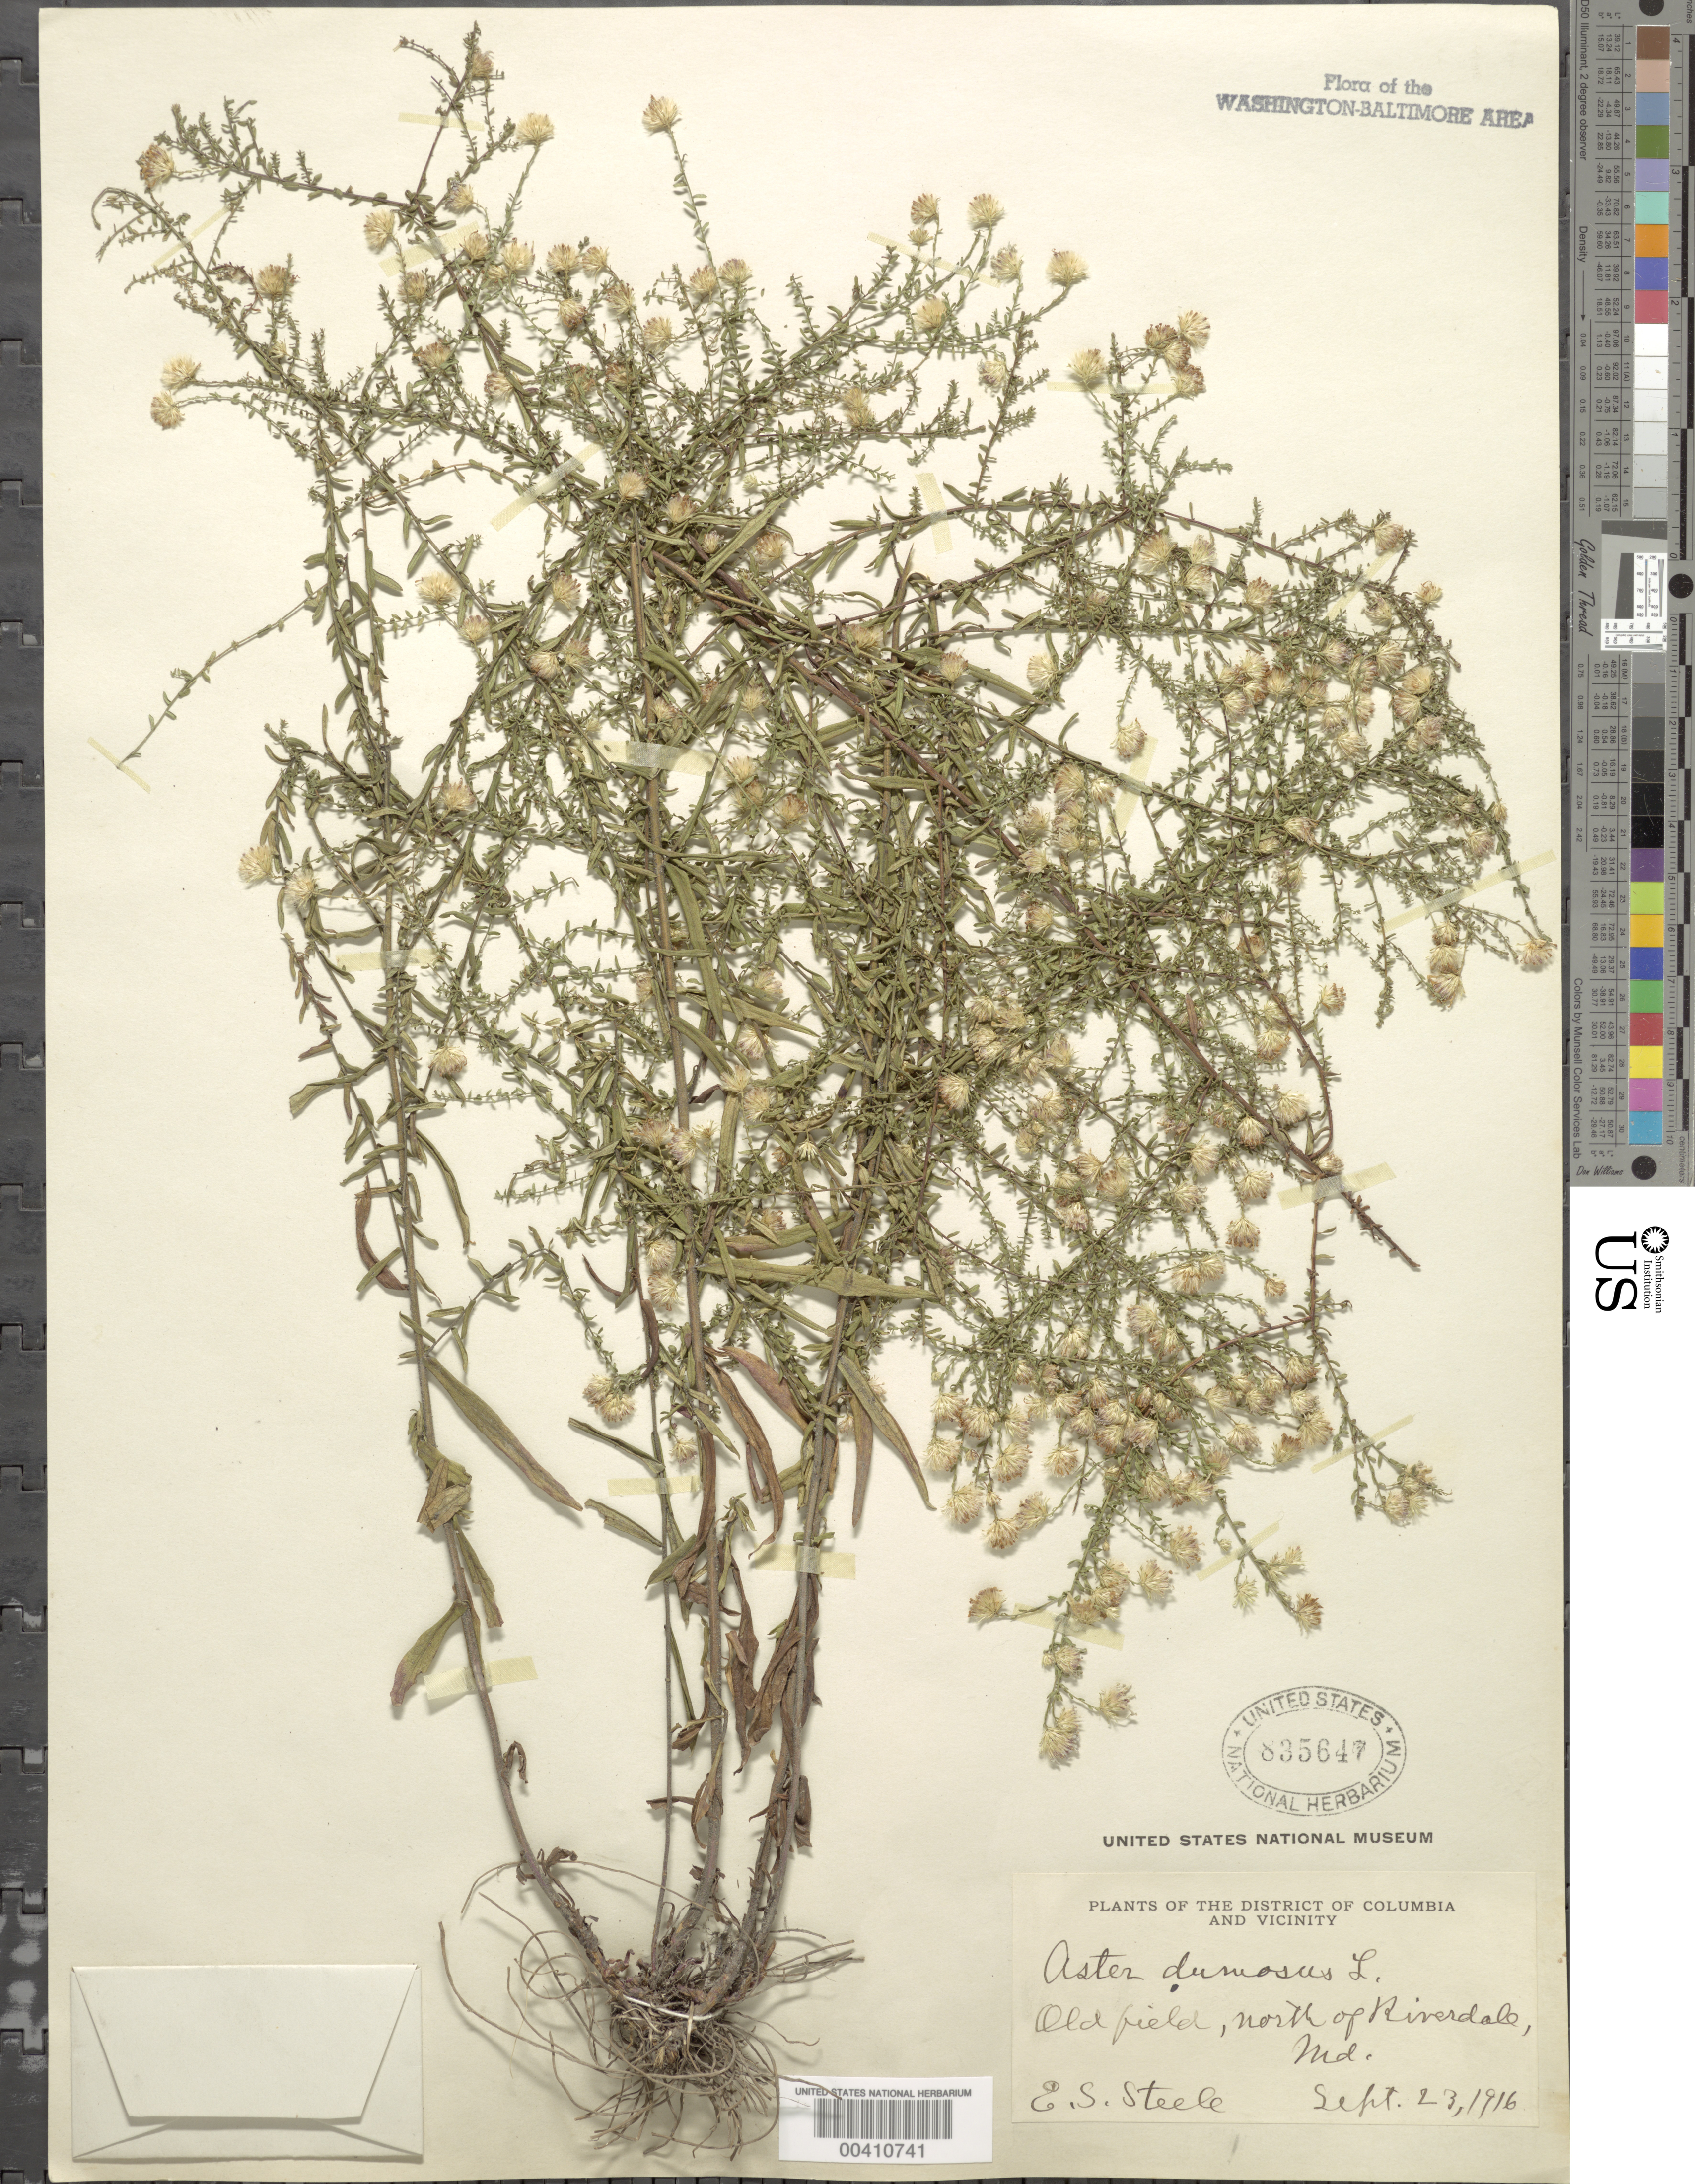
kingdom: Plantae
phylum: Tracheophyta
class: Magnoliopsida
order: Asterales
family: Asteraceae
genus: Symphyotrichum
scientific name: Symphyotrichum dumosum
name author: (L.) G.L. Nesom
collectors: E. Steele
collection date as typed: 23 Sep 1916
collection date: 1916-09-23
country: United States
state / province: Maryland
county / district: Prince George's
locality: N of Riverdale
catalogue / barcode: US 835647